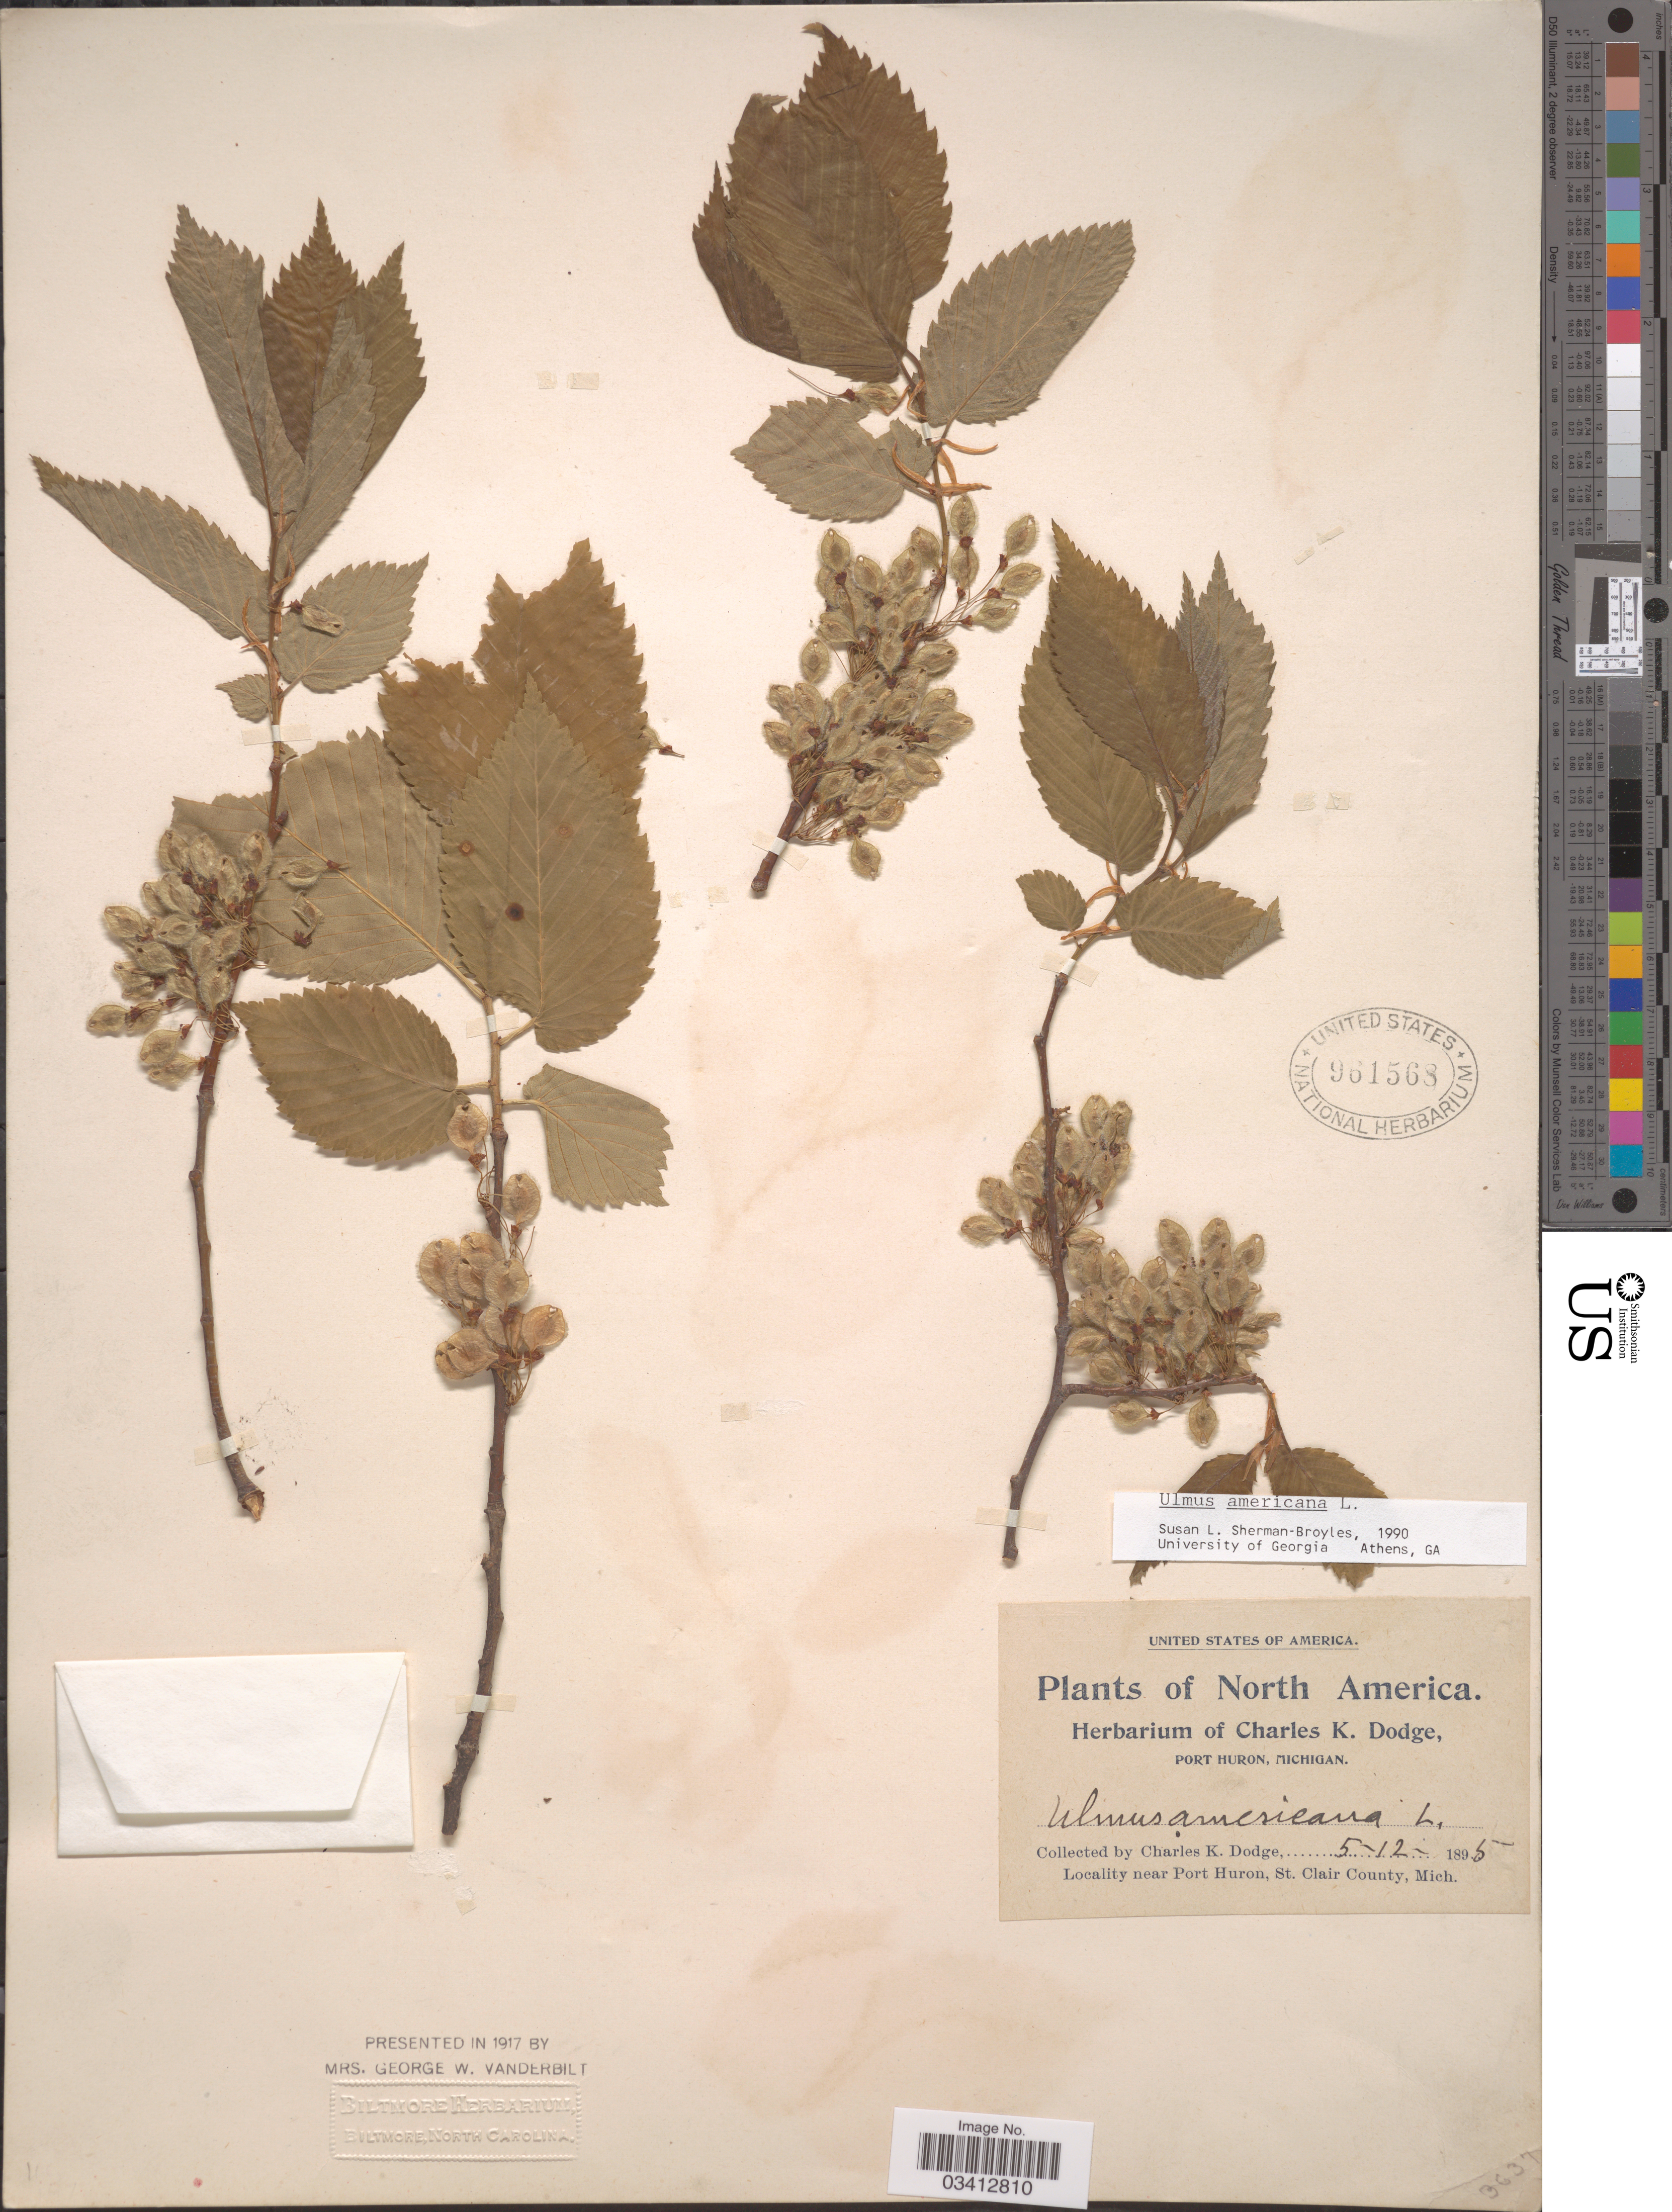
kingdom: Plantae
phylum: Tracheophyta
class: Magnoliopsida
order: Rosales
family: Ulmaceae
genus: Ulmus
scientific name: Ulmus americana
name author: L.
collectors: C. K. Dodge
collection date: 1895-05-12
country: United States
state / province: Michigan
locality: Near Port Huron, St. Clair County.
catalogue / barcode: US 961568